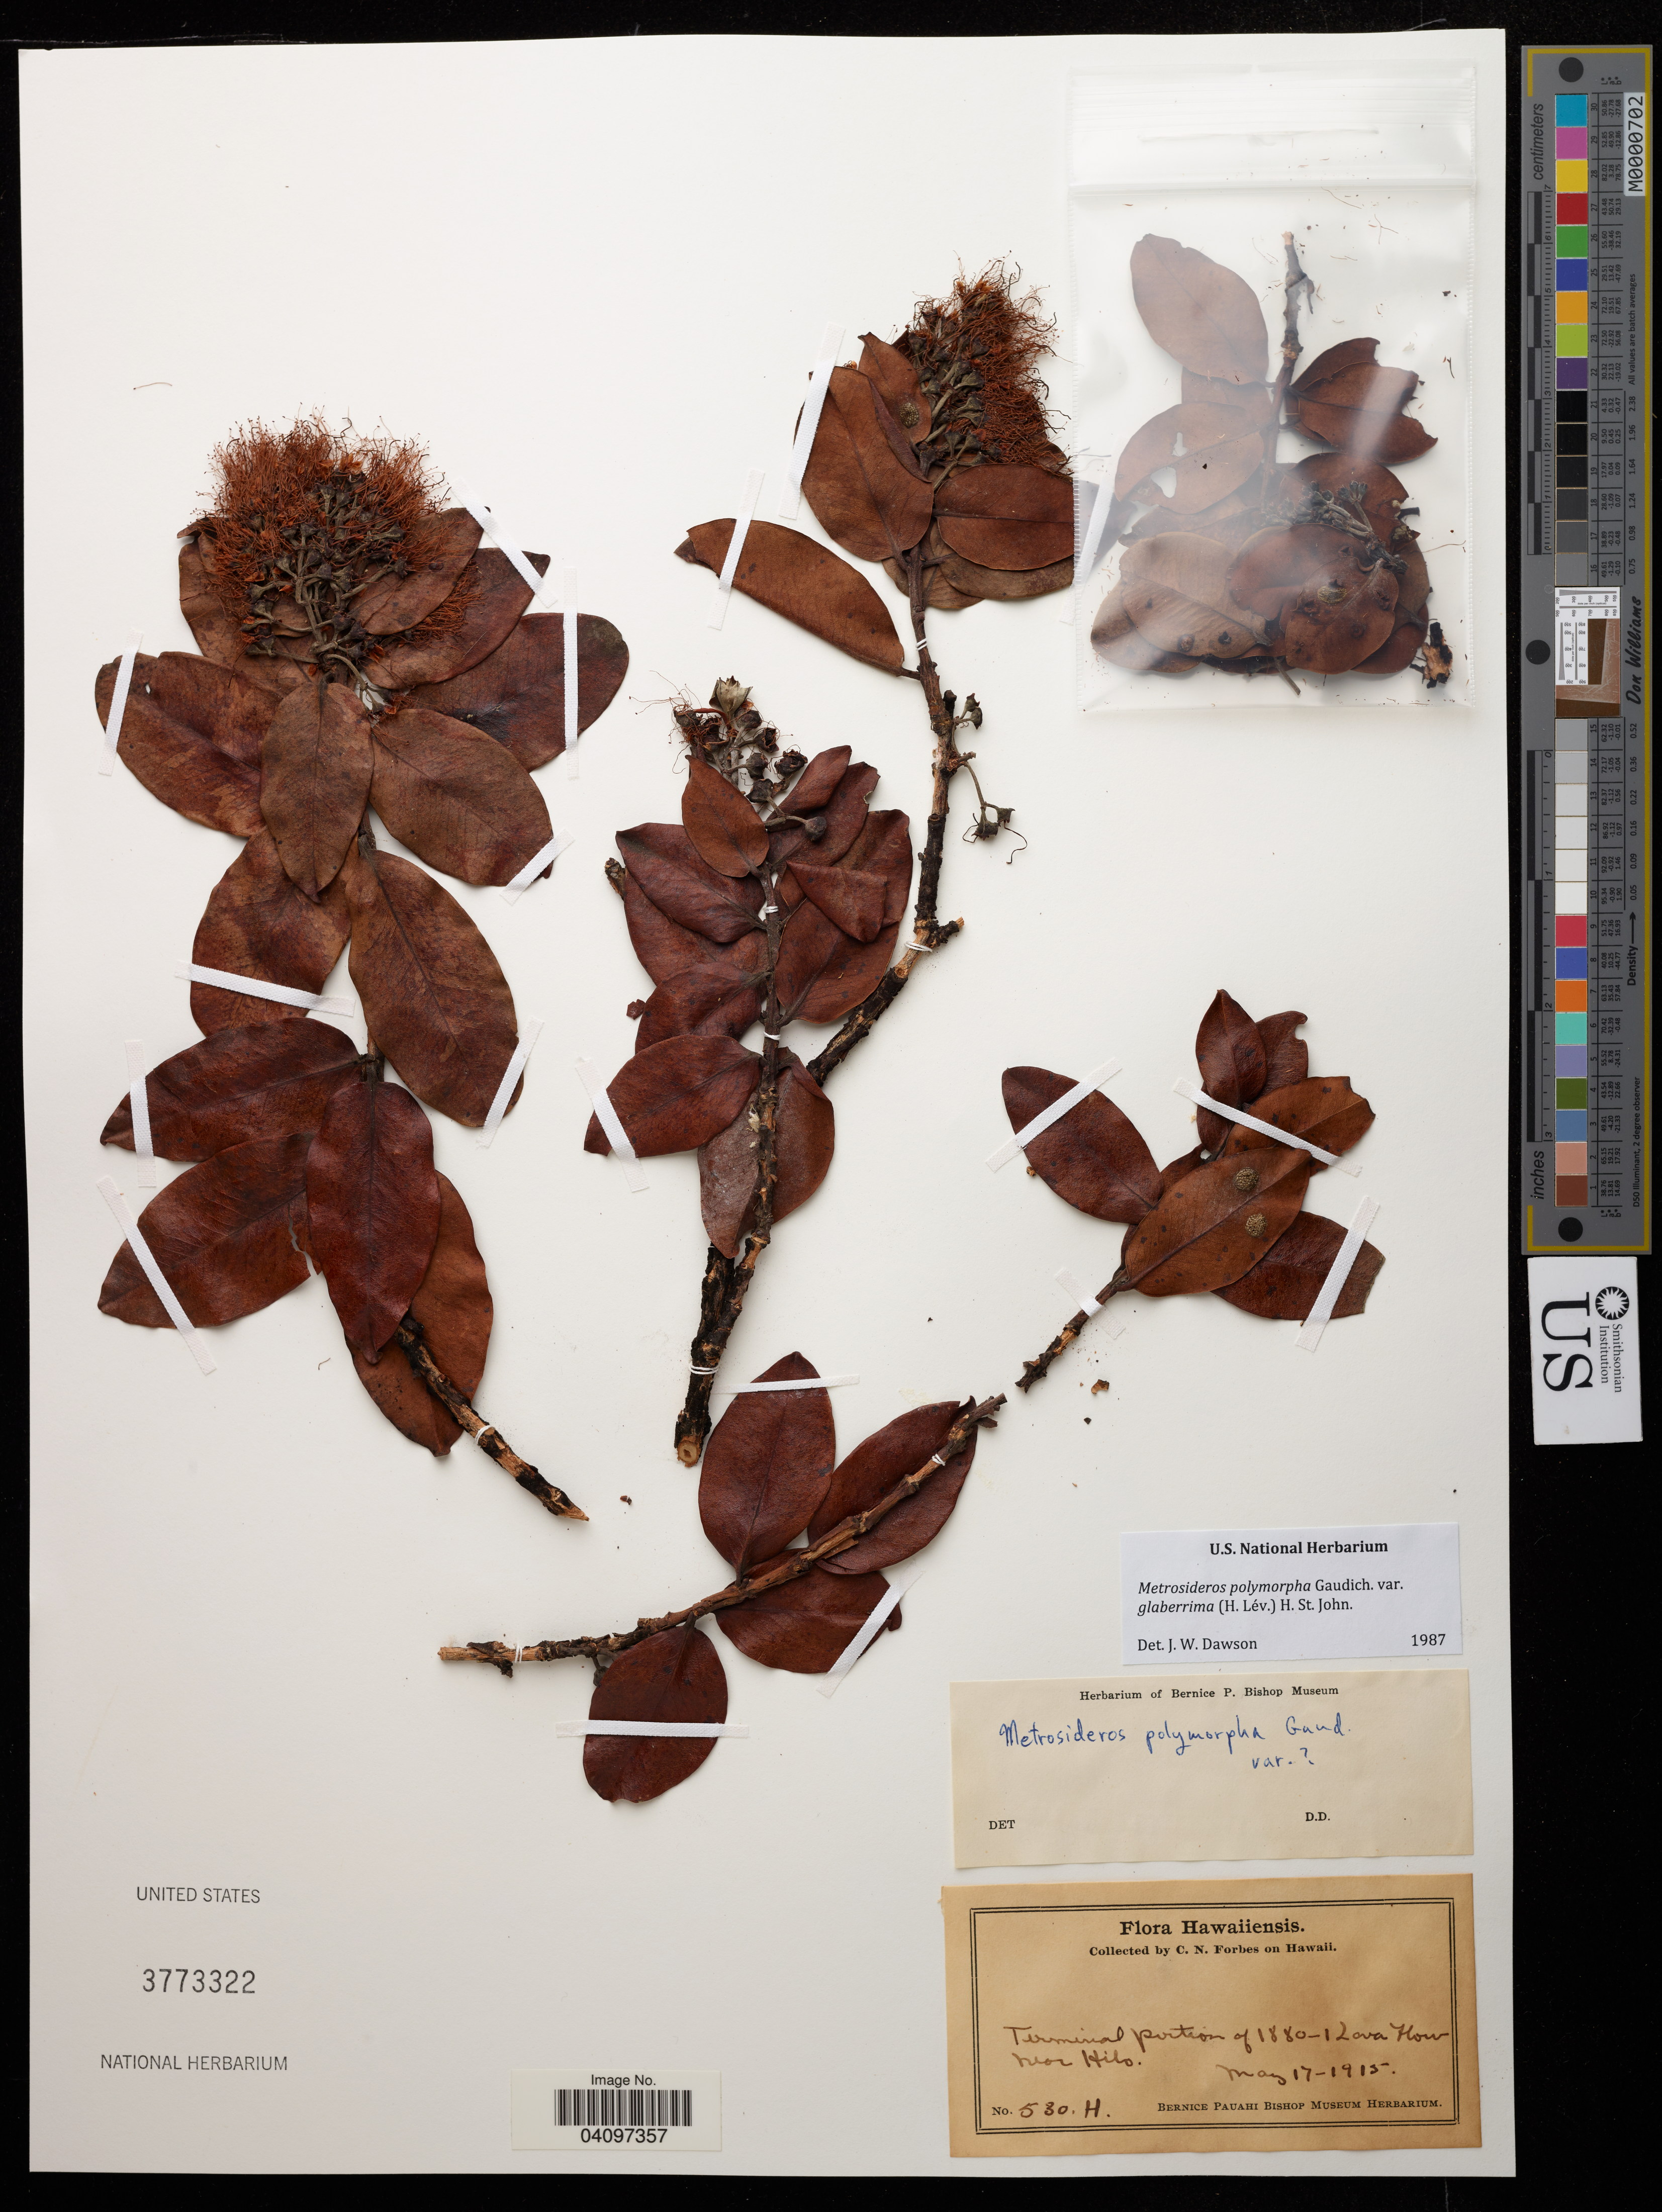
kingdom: Plantae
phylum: Tracheophyta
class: Magnoliopsida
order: Myrtales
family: Myrtaceae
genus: Metrosideros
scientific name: Metrosideros polymorpha var. glaberrima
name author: (H. Lév.) H. St. John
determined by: Dawson, J. W.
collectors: C. N. Forbes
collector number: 530.H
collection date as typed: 17 May 1915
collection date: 1915-05-17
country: United States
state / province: Hawaii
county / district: Hawaii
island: Hawaii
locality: Terminal portion of 1880-1881 Lava Flow near Hilo.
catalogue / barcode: US 3773322